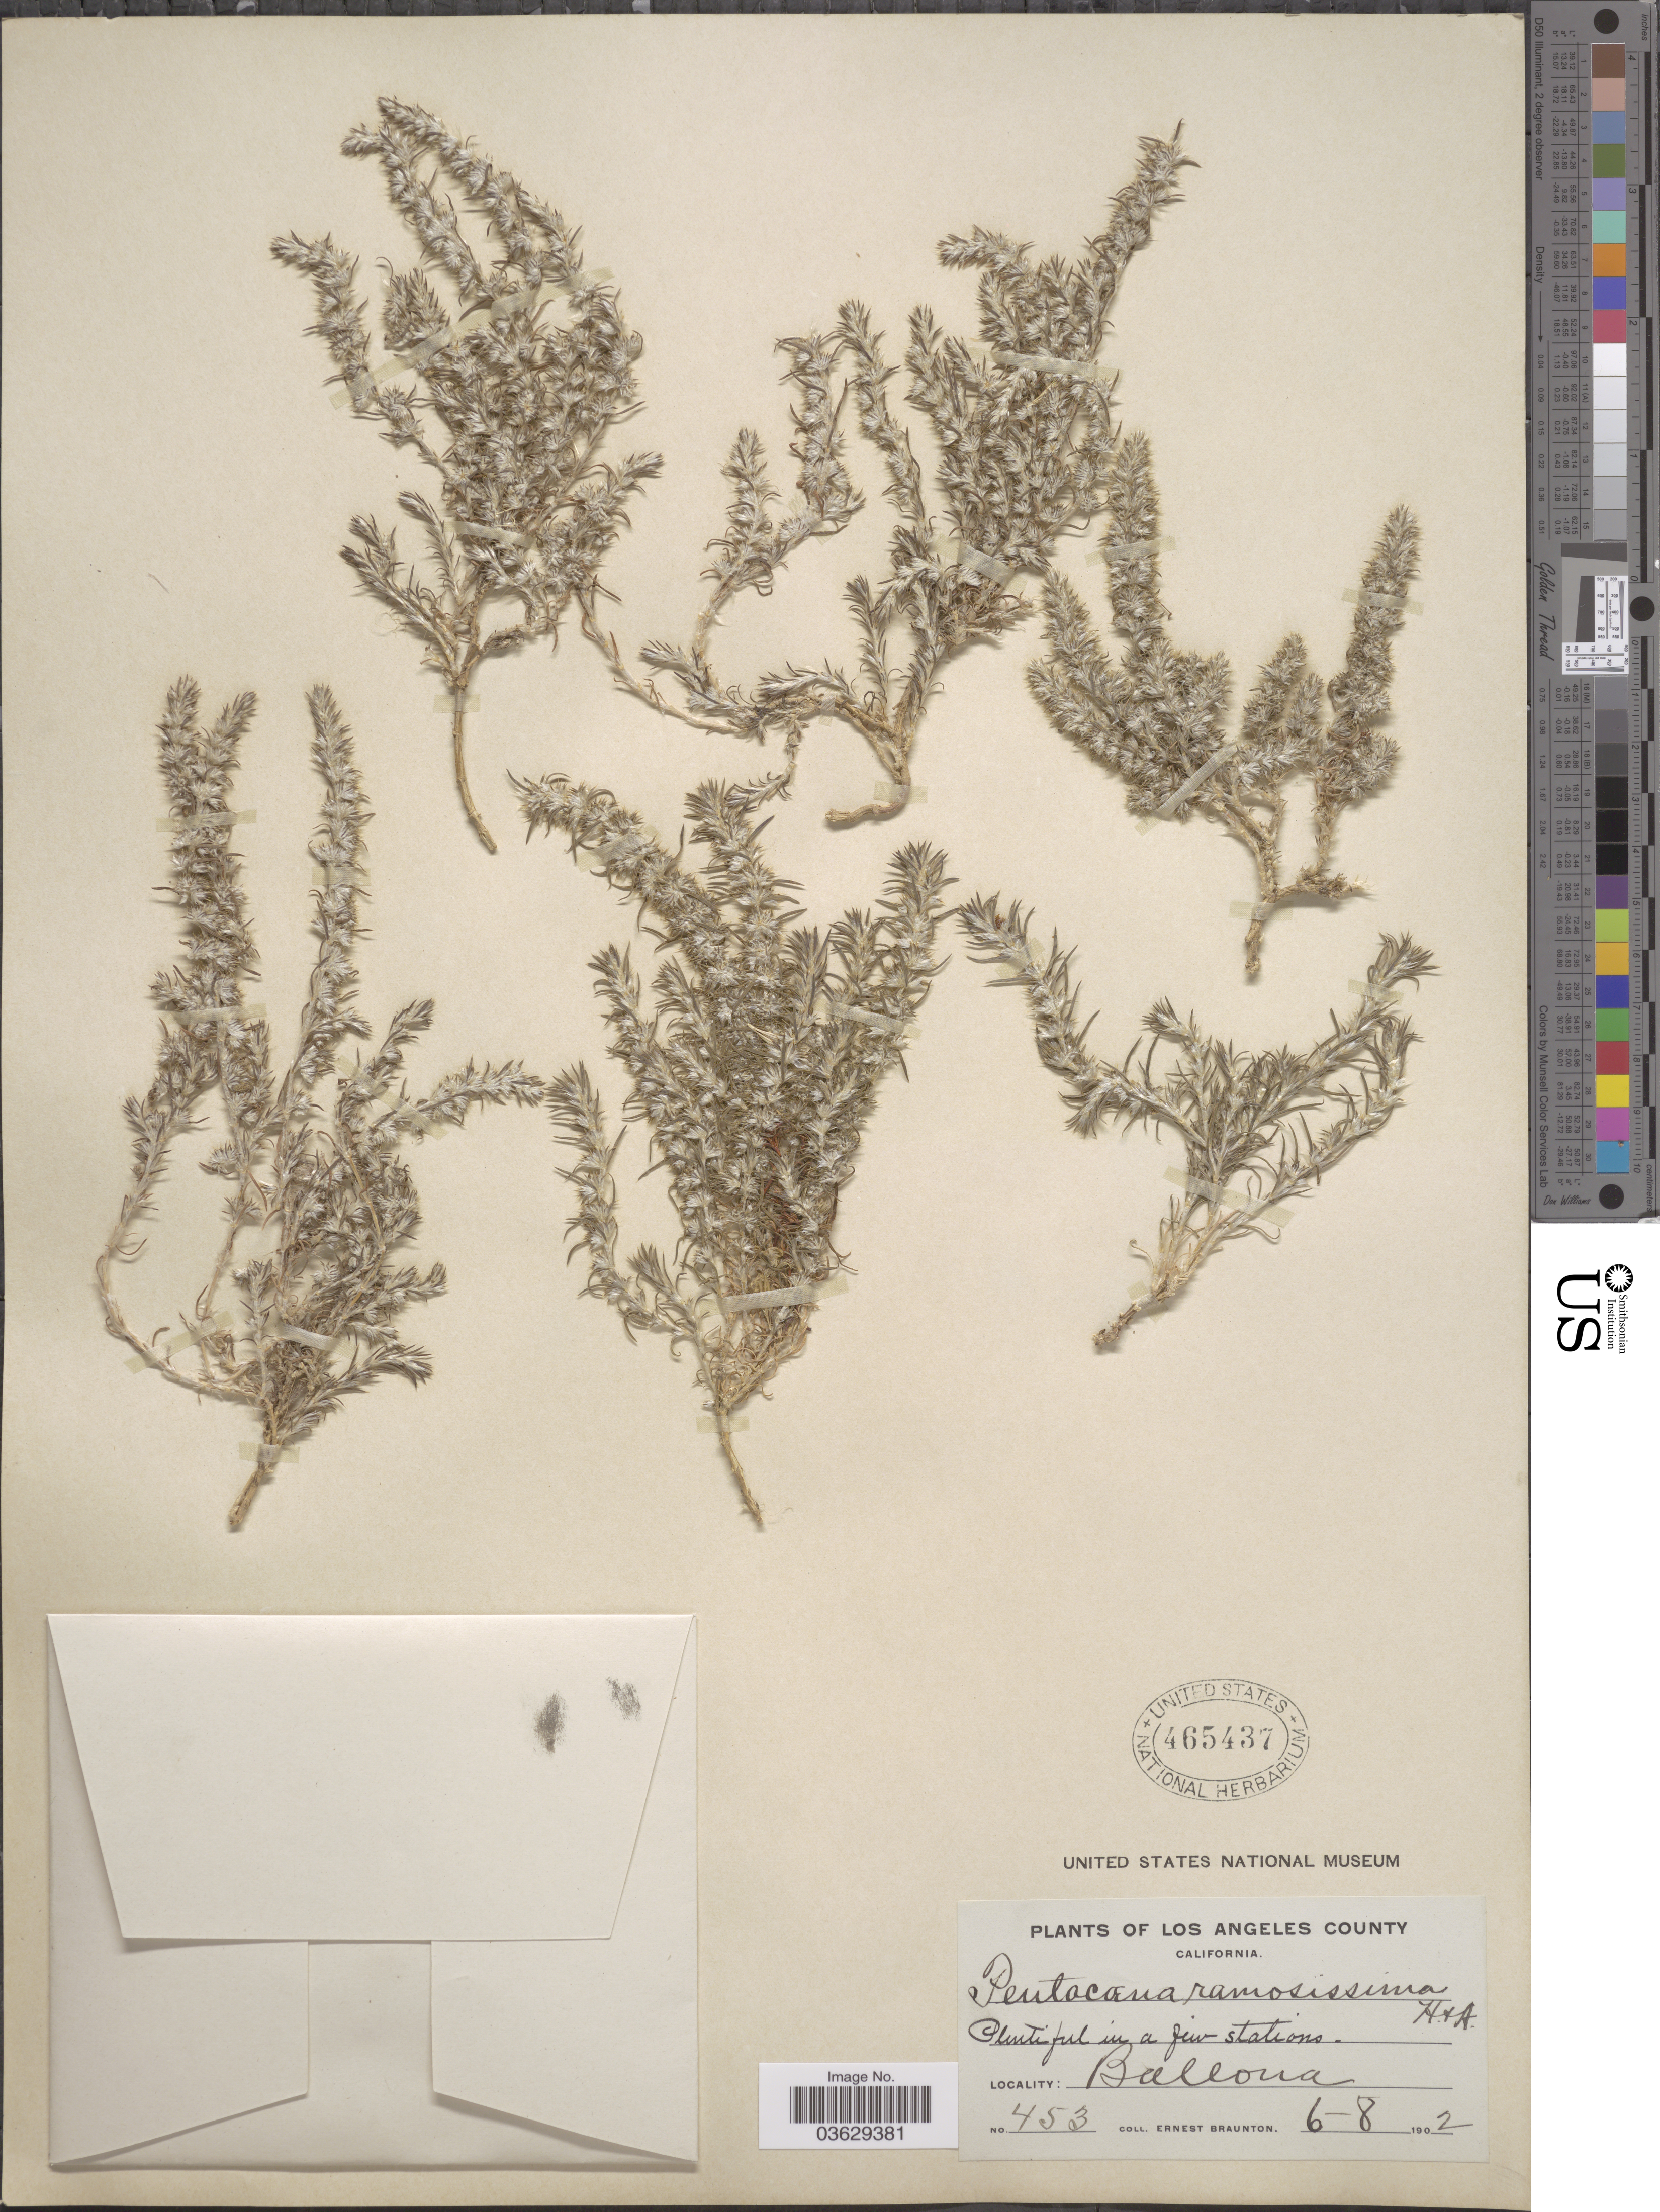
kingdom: Plantae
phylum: Tracheophyta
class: Magnoliopsida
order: Caryophyllales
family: Caryophyllaceae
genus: Cardionema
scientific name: Cardionema ramosissimum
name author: (Weinm.) A. Nelson & J.F. Macbr.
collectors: E. Braunton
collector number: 453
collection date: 1902-06-08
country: United States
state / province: California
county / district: Los Angeles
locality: Los Angeles County. Ballona.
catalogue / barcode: US 465437